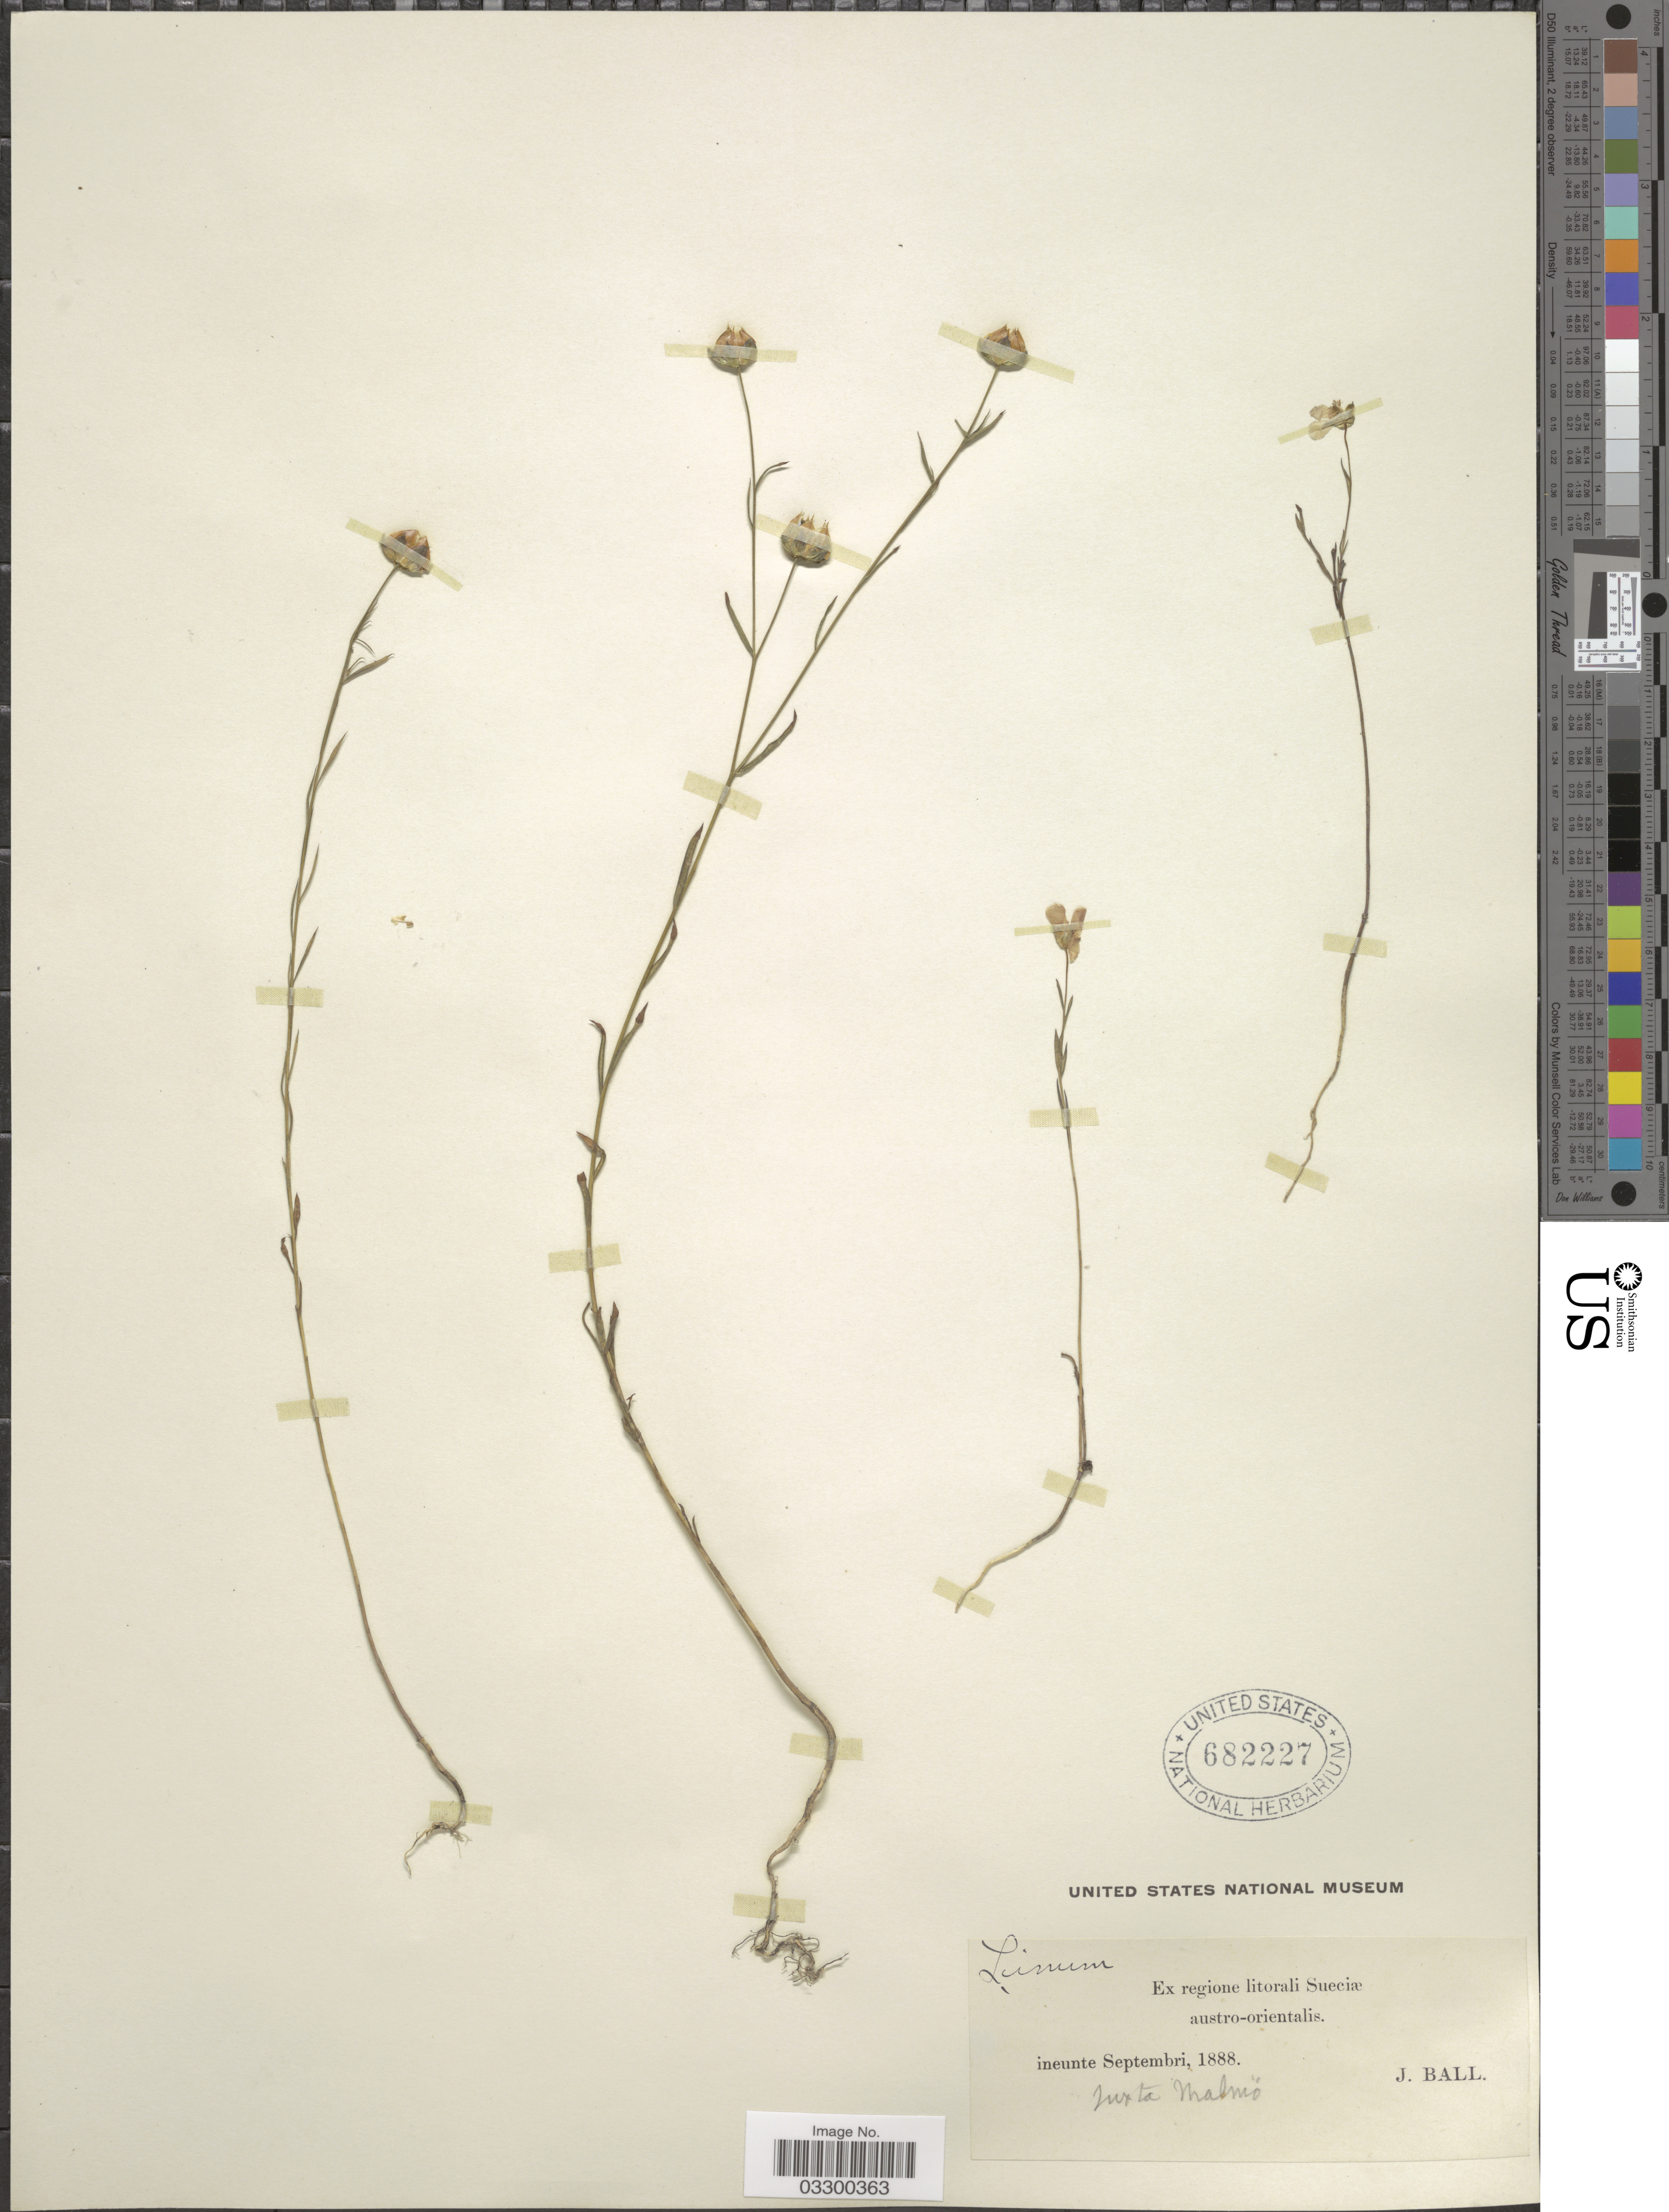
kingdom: Plantae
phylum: Tracheophyta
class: Magnoliopsida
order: Malpighiales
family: Linaceae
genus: Linum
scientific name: Linum sp.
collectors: J. Ball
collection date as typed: inuente Septembri, 1888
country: Sweden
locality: Ex regione litorali Sueciæ austro-orientalis. Juxta Malmö.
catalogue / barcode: US 682227